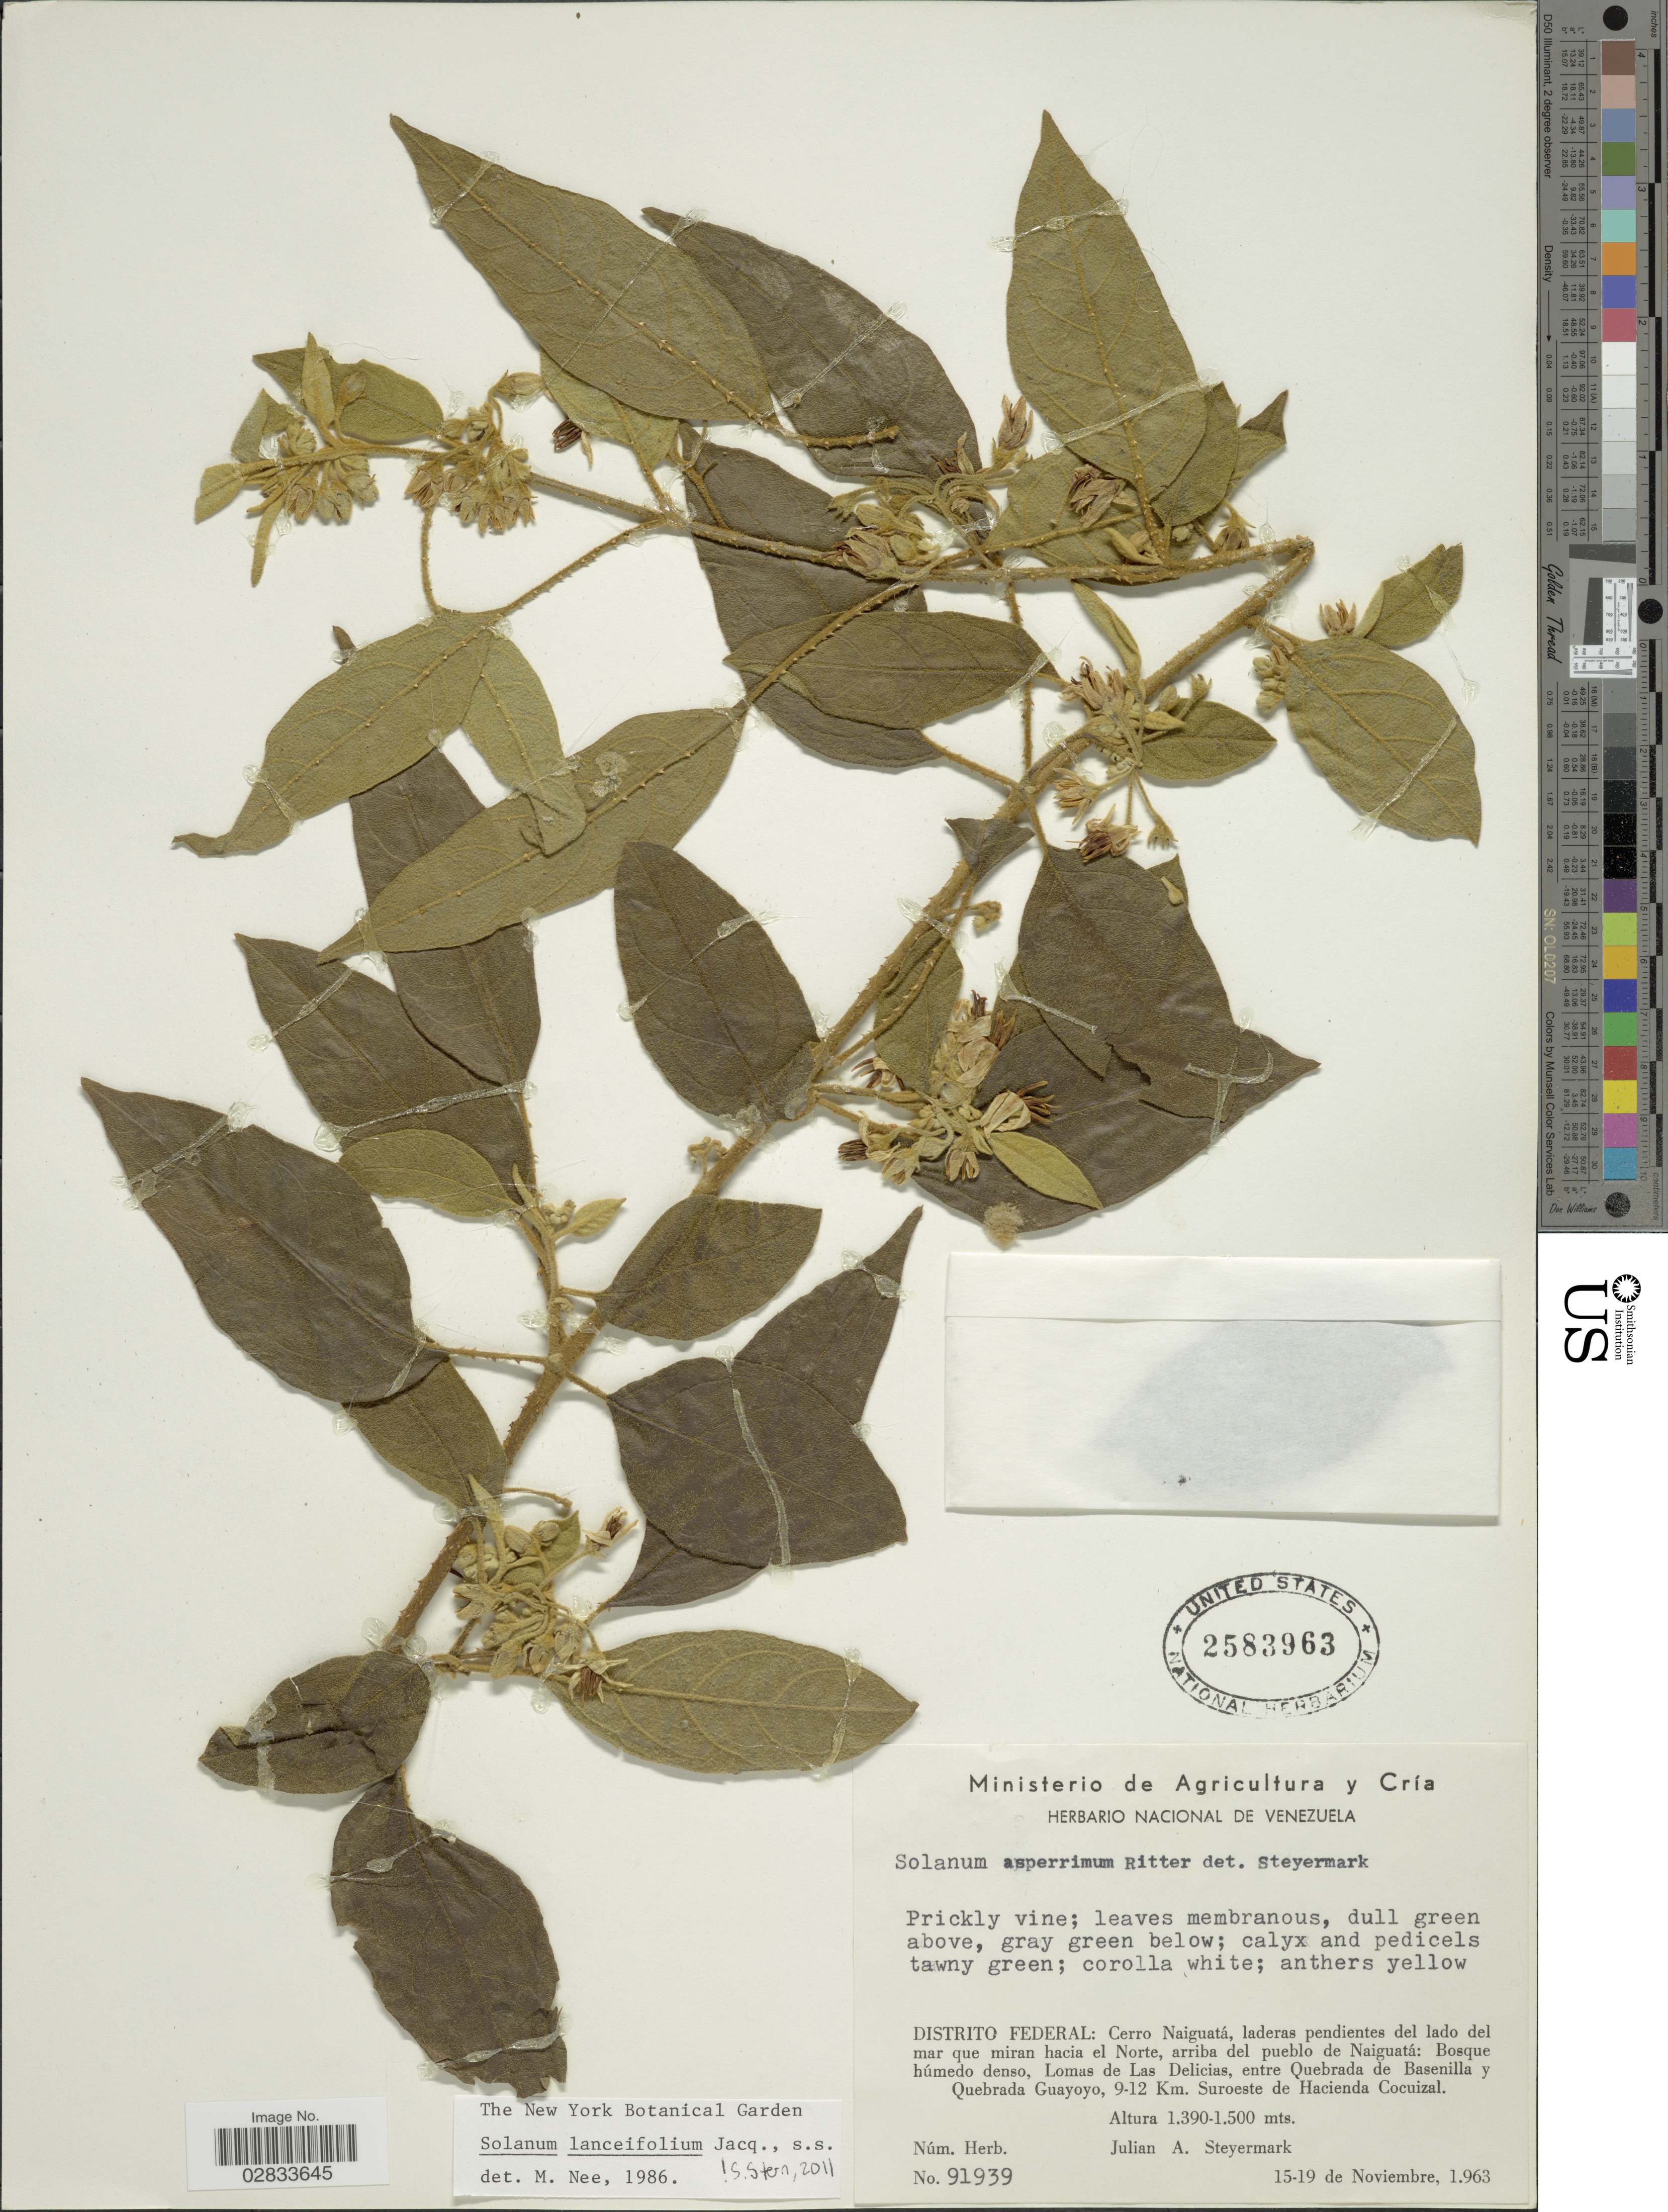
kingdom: Plantae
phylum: Tracheophyta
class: Magnoliopsida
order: Solanales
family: Solanaceae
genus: Solanum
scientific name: Solanum lanceifolium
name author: Jacq.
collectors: J. Steyermark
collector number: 91939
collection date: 1963-11-15/1963-11-19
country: Venezuela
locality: Cerro Naiguatá, laderas pendientes del lado del mar que miran hacia el Norte, arriba del pueblo de Naiguatá: Bosque húmedo denso, Lomas de Las Delicias, entre Quebrada de Basenilla y Quebrada Guayoyo, 9-12 Km. Suroeste de Hacienda Cocuizal.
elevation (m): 1390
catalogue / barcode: US 2583963